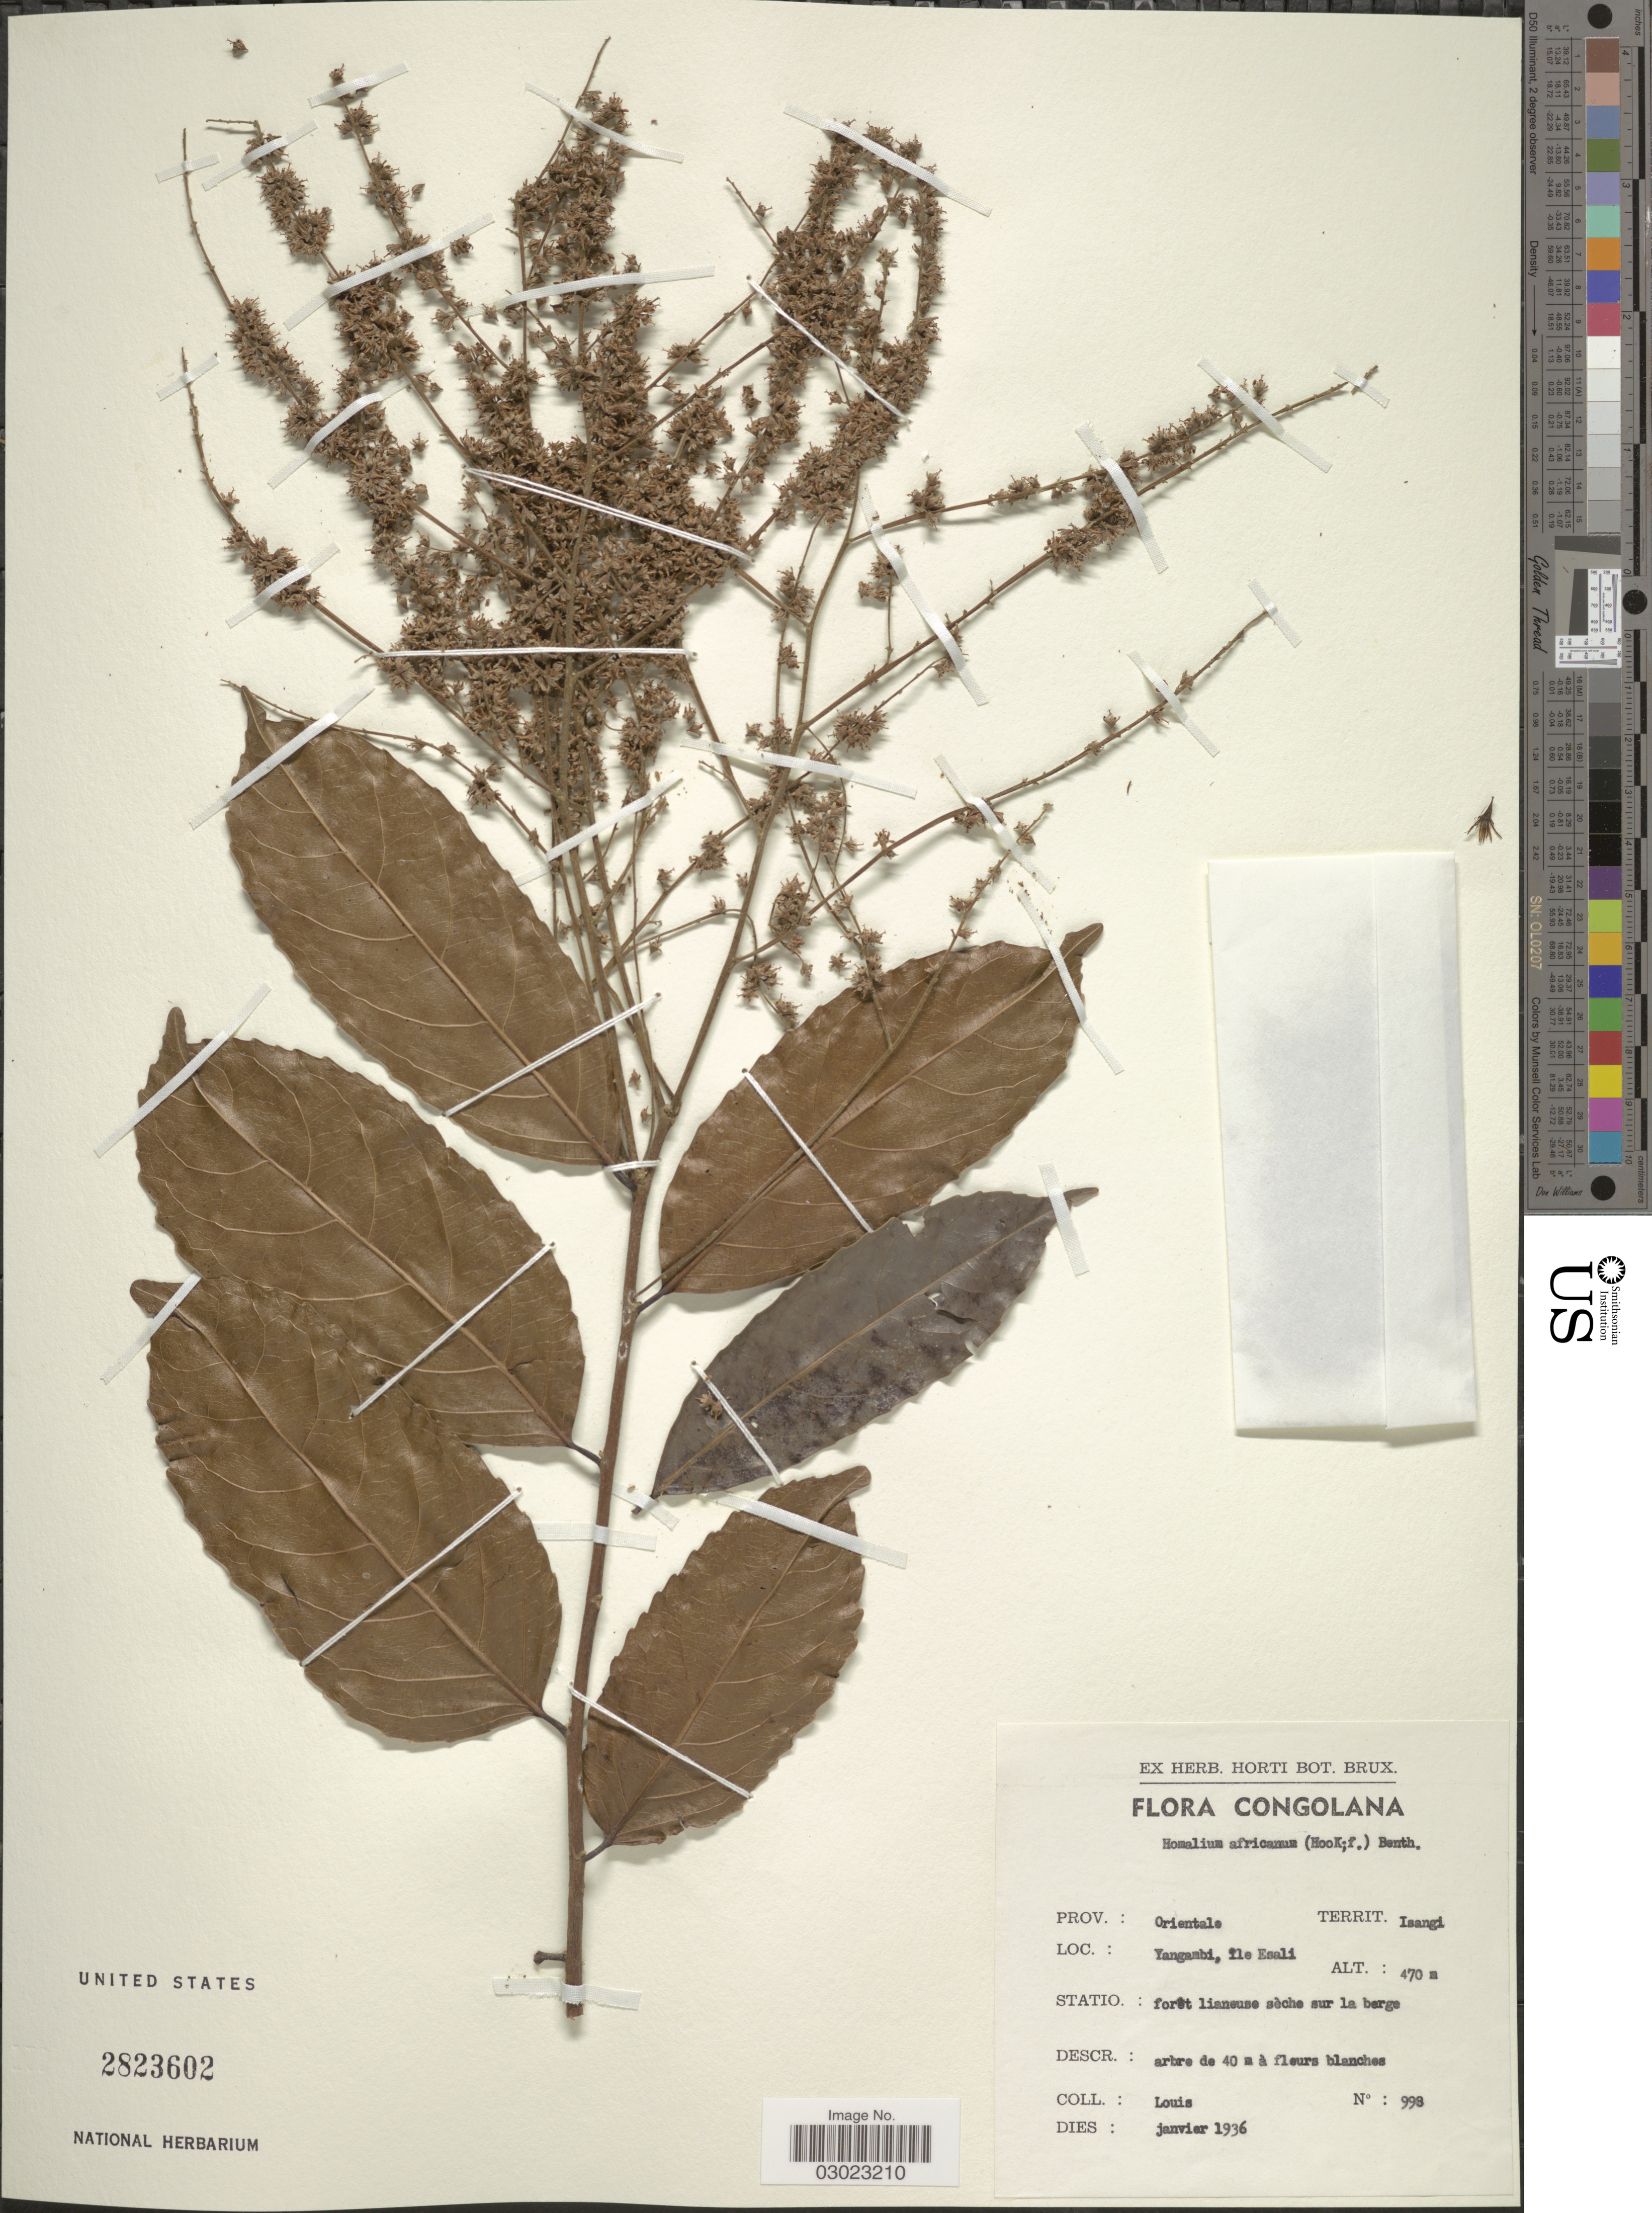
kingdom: Plantae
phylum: Tracheophyta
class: Magnoliopsida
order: Malpighiales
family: Salicaceae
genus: Homalium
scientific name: Homalium africanum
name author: (Hook. f.) Benth.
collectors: -. Louis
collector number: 998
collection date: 1936-01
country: Congo, Democratic Republic of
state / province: Tshopo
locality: Congolana. Territ. Isangi. Yangambi, île Esali.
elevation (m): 470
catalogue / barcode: US 2823602